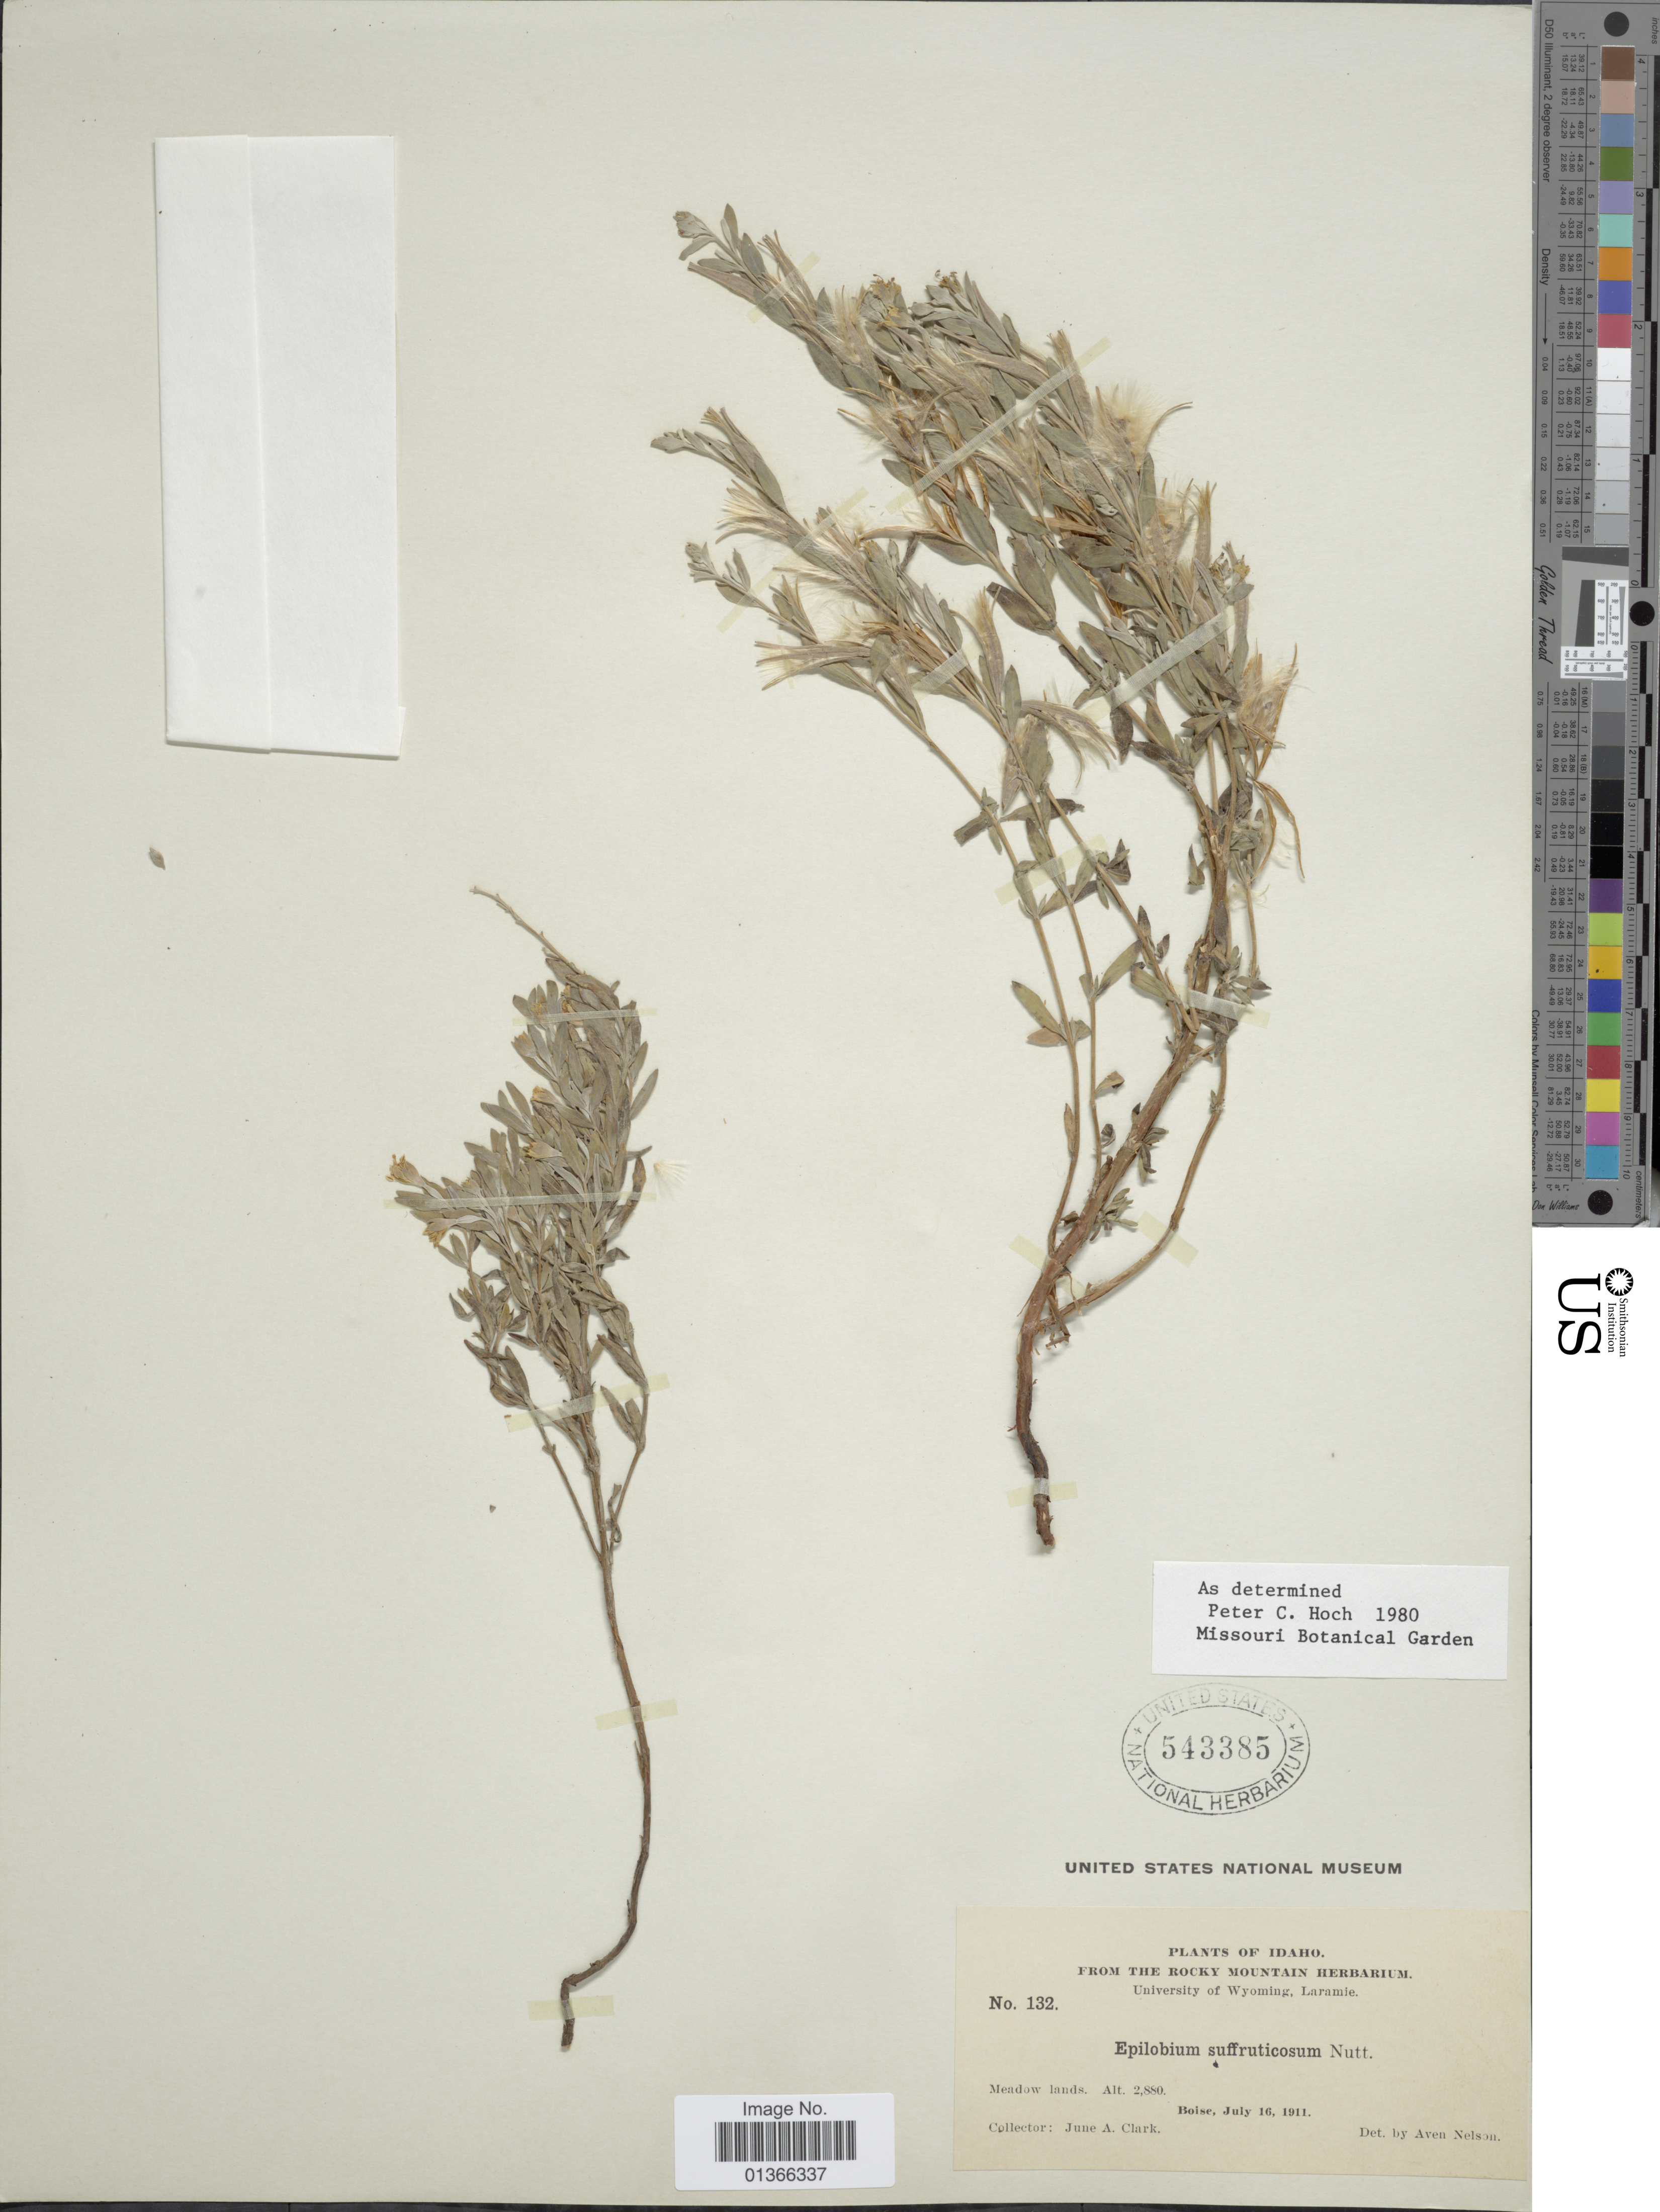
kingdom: Plantae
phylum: Tracheophyta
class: Magnoliopsida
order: Myrtales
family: Onagraceae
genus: Epilobium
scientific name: Epilobium suffruticosum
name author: Nutt. ex Torr. & A. Gray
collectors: J. A. Clark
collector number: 132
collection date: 1911-07-16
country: United States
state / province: Idaho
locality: Boise.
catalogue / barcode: US 543385